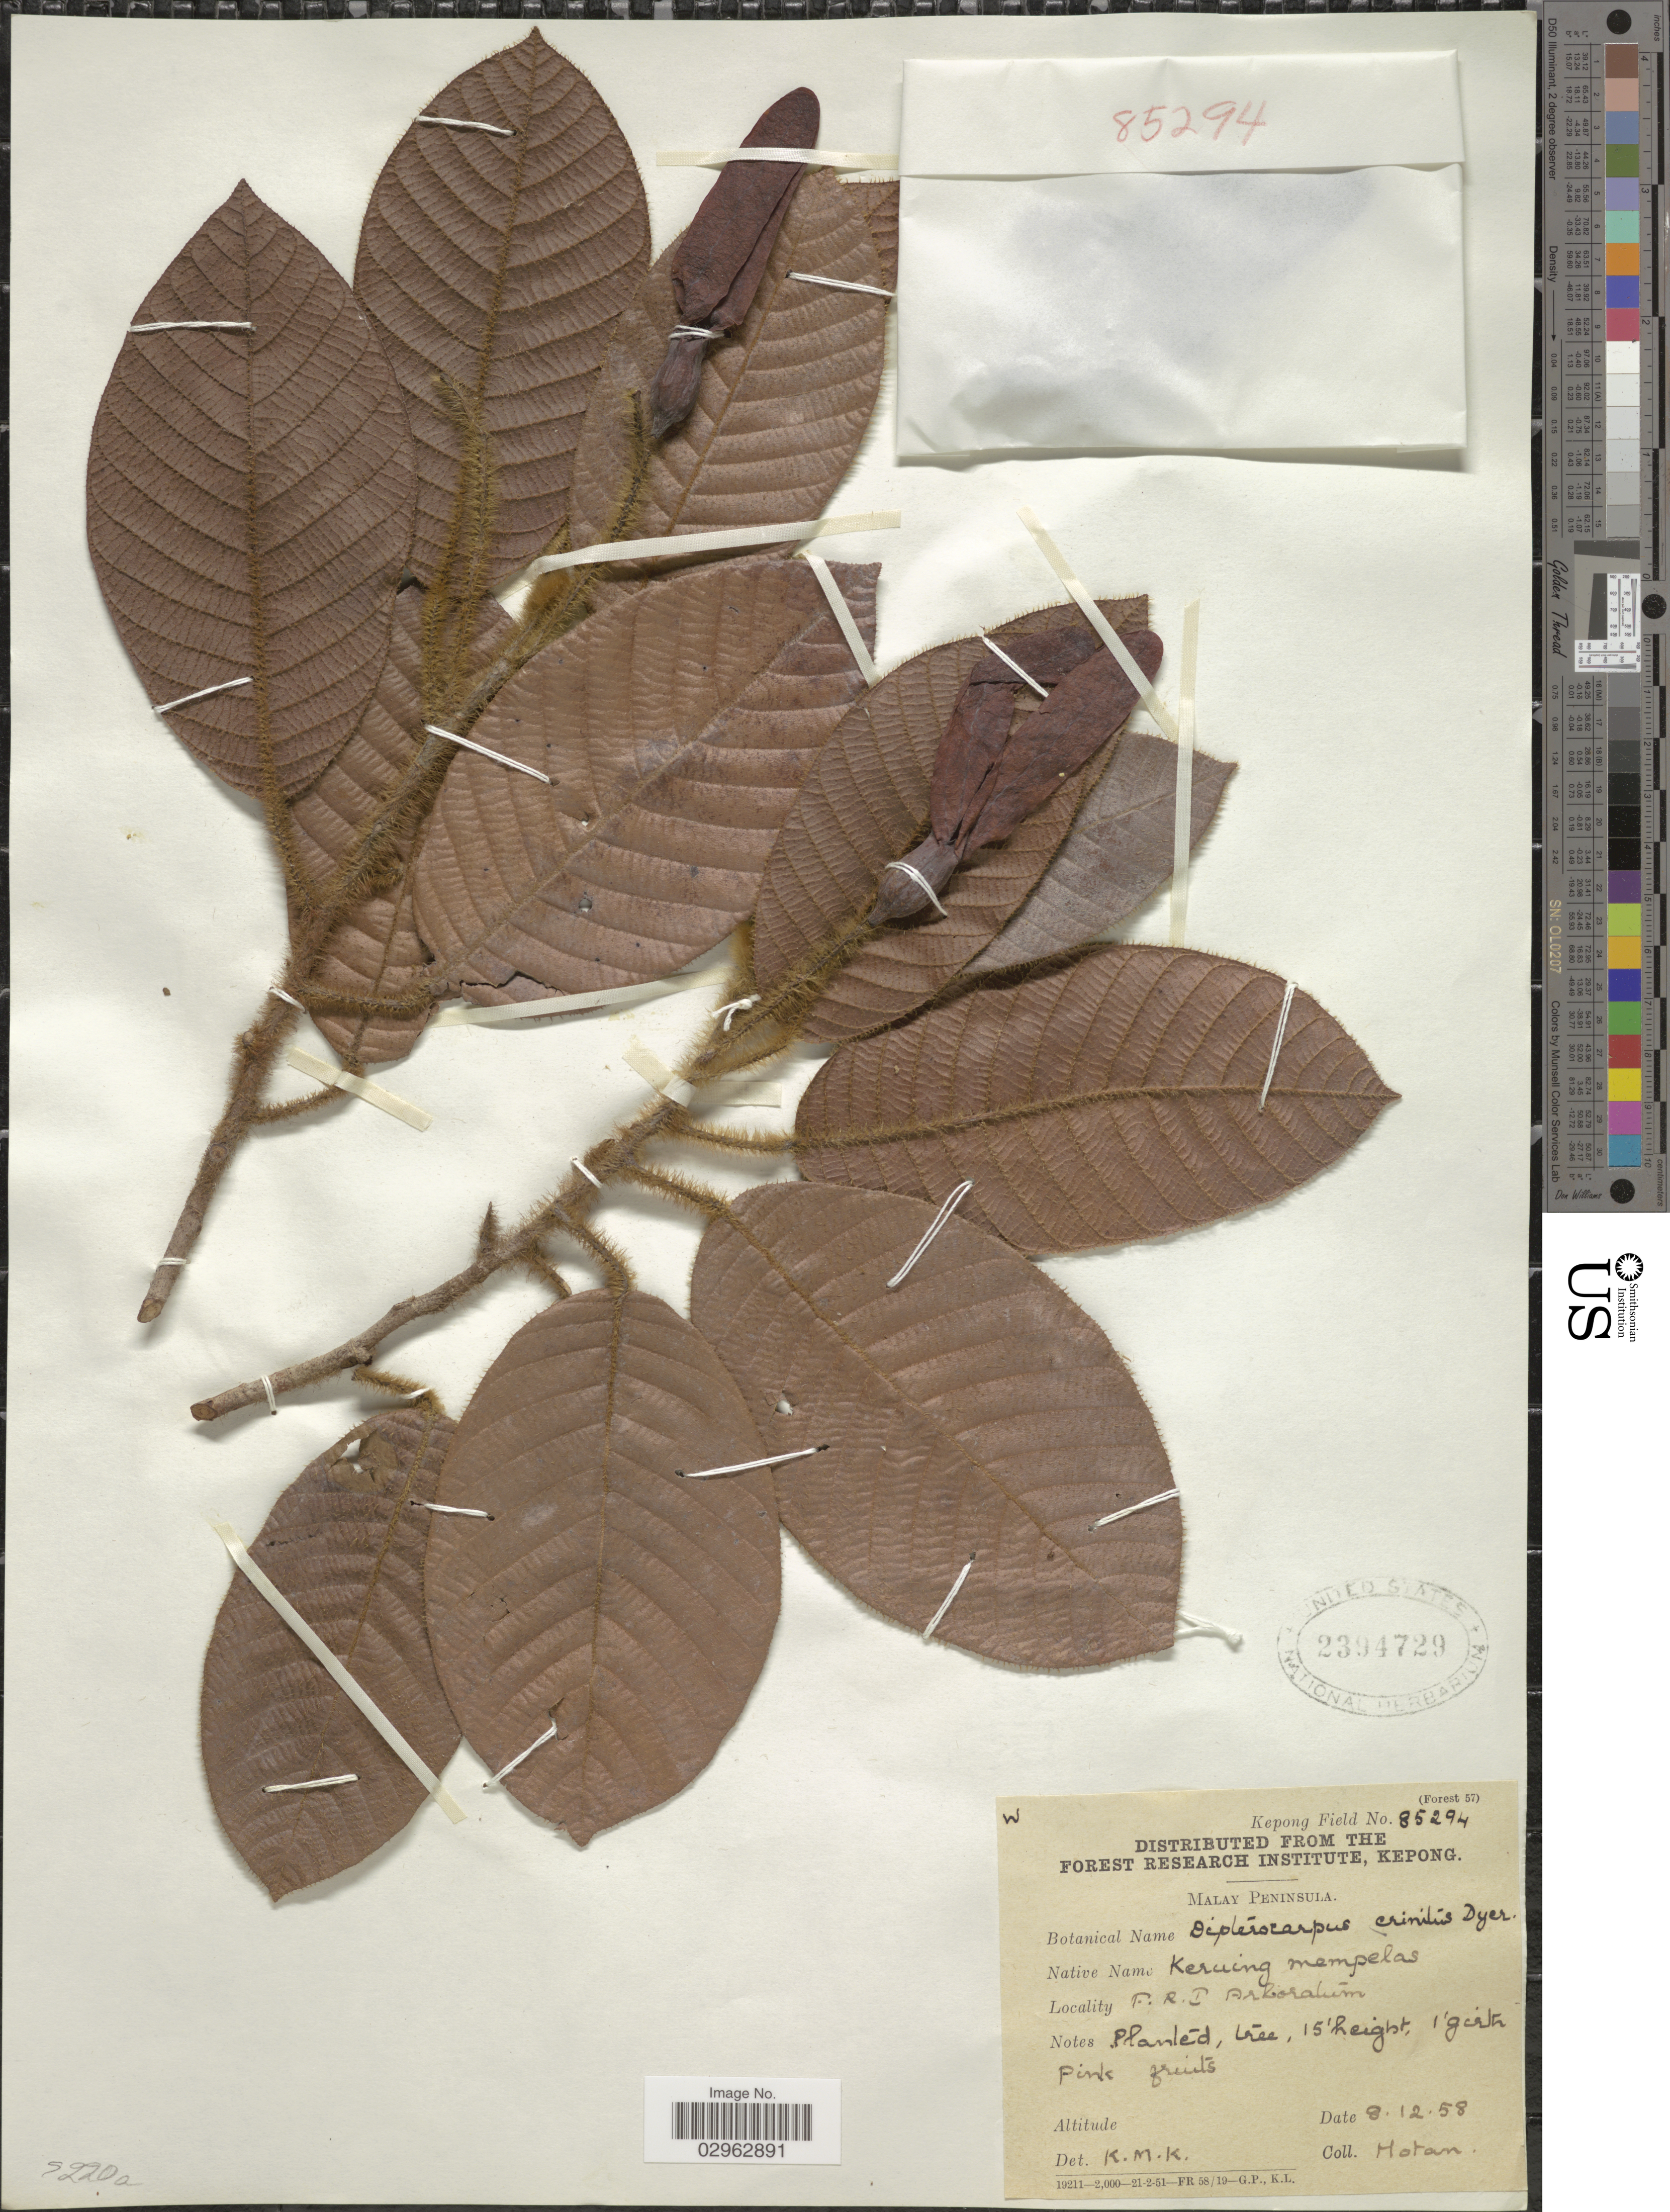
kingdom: Plantae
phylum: Tracheophyta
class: Magnoliopsida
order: Malvales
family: Dipterocarpaceae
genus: Dipterocarpus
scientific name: Dipterocarpus crinitus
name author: Dyer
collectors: -. Motan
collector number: Kepong Field 85294 ?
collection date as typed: Transcribed d/m/y: 8/12/58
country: Malaysia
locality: Malay Peninsula. F.R.I. Arboretum.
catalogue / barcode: US 2394729